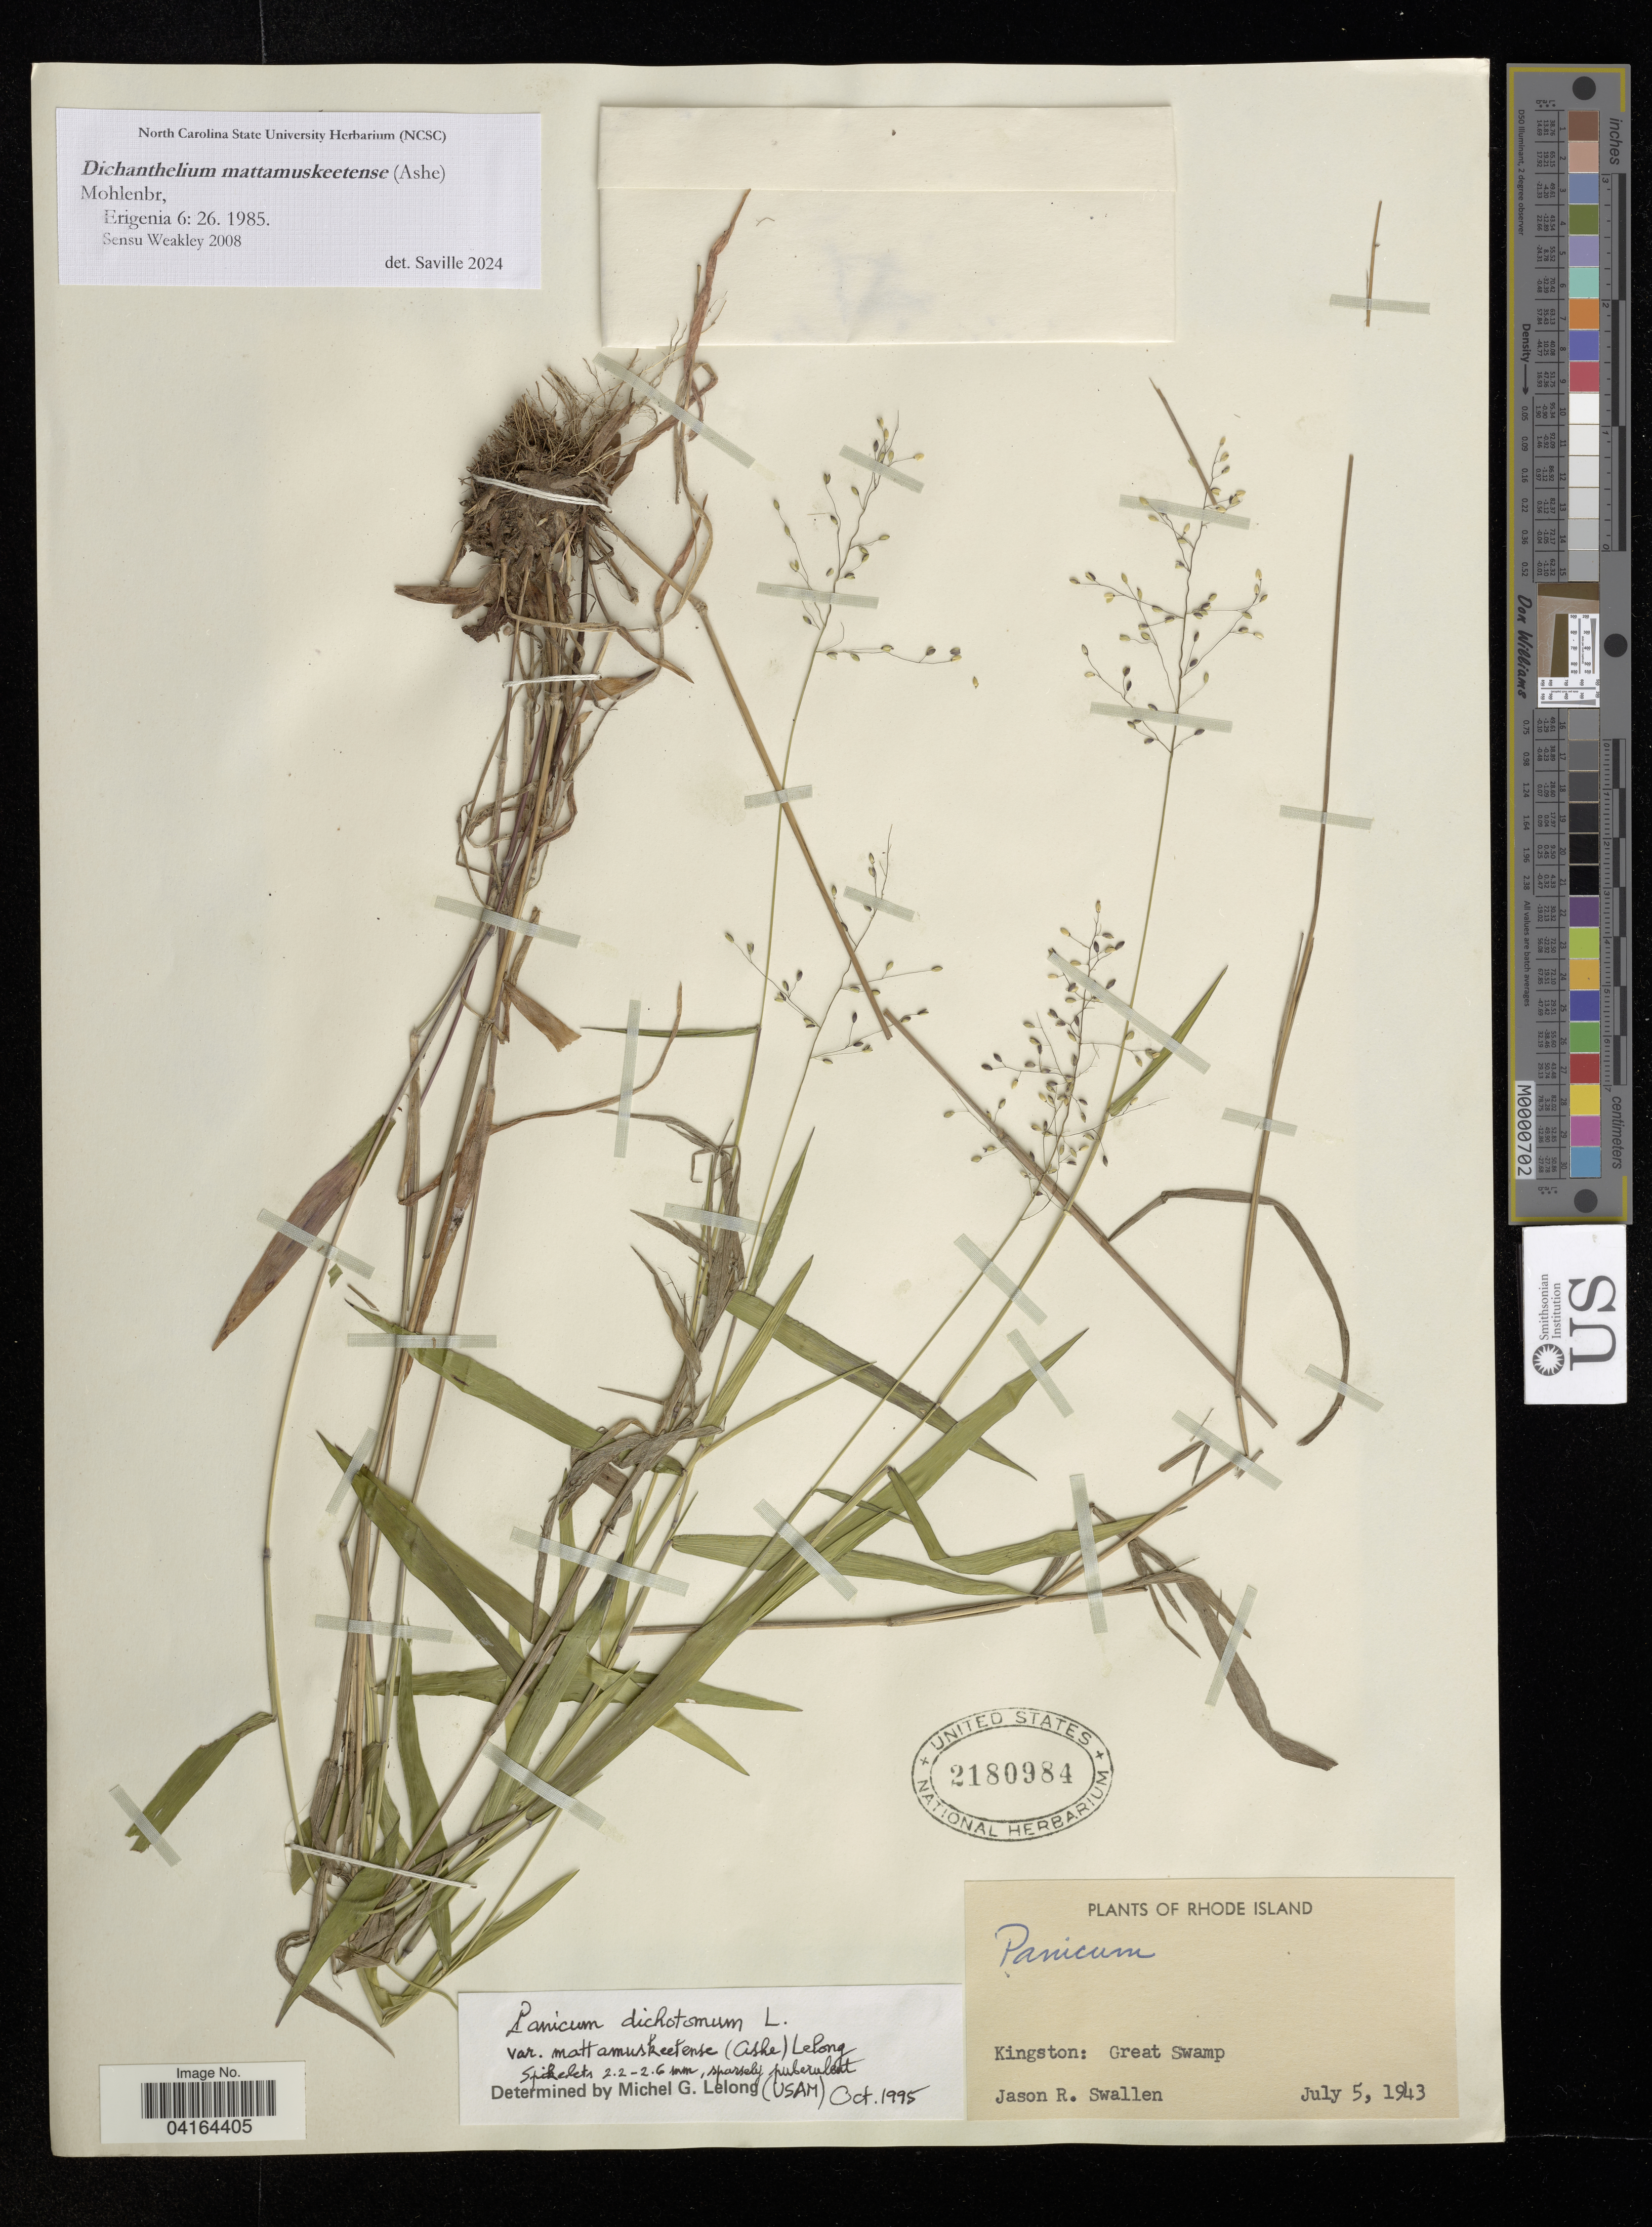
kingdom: Plantae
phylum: Tracheophyta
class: Liliopsida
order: Poales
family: Poaceae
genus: Dichanthelium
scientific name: Dichanthelium mattamuskeetense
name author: (Ashe) Mohlenbr.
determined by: Saville, A. C., (NCSC), North Carolina State University (UNITED STATES)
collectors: J. R. Swallen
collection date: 1943-07-05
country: United States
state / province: Rhode Island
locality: Kingston: Great Swamp.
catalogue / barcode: US 2180984